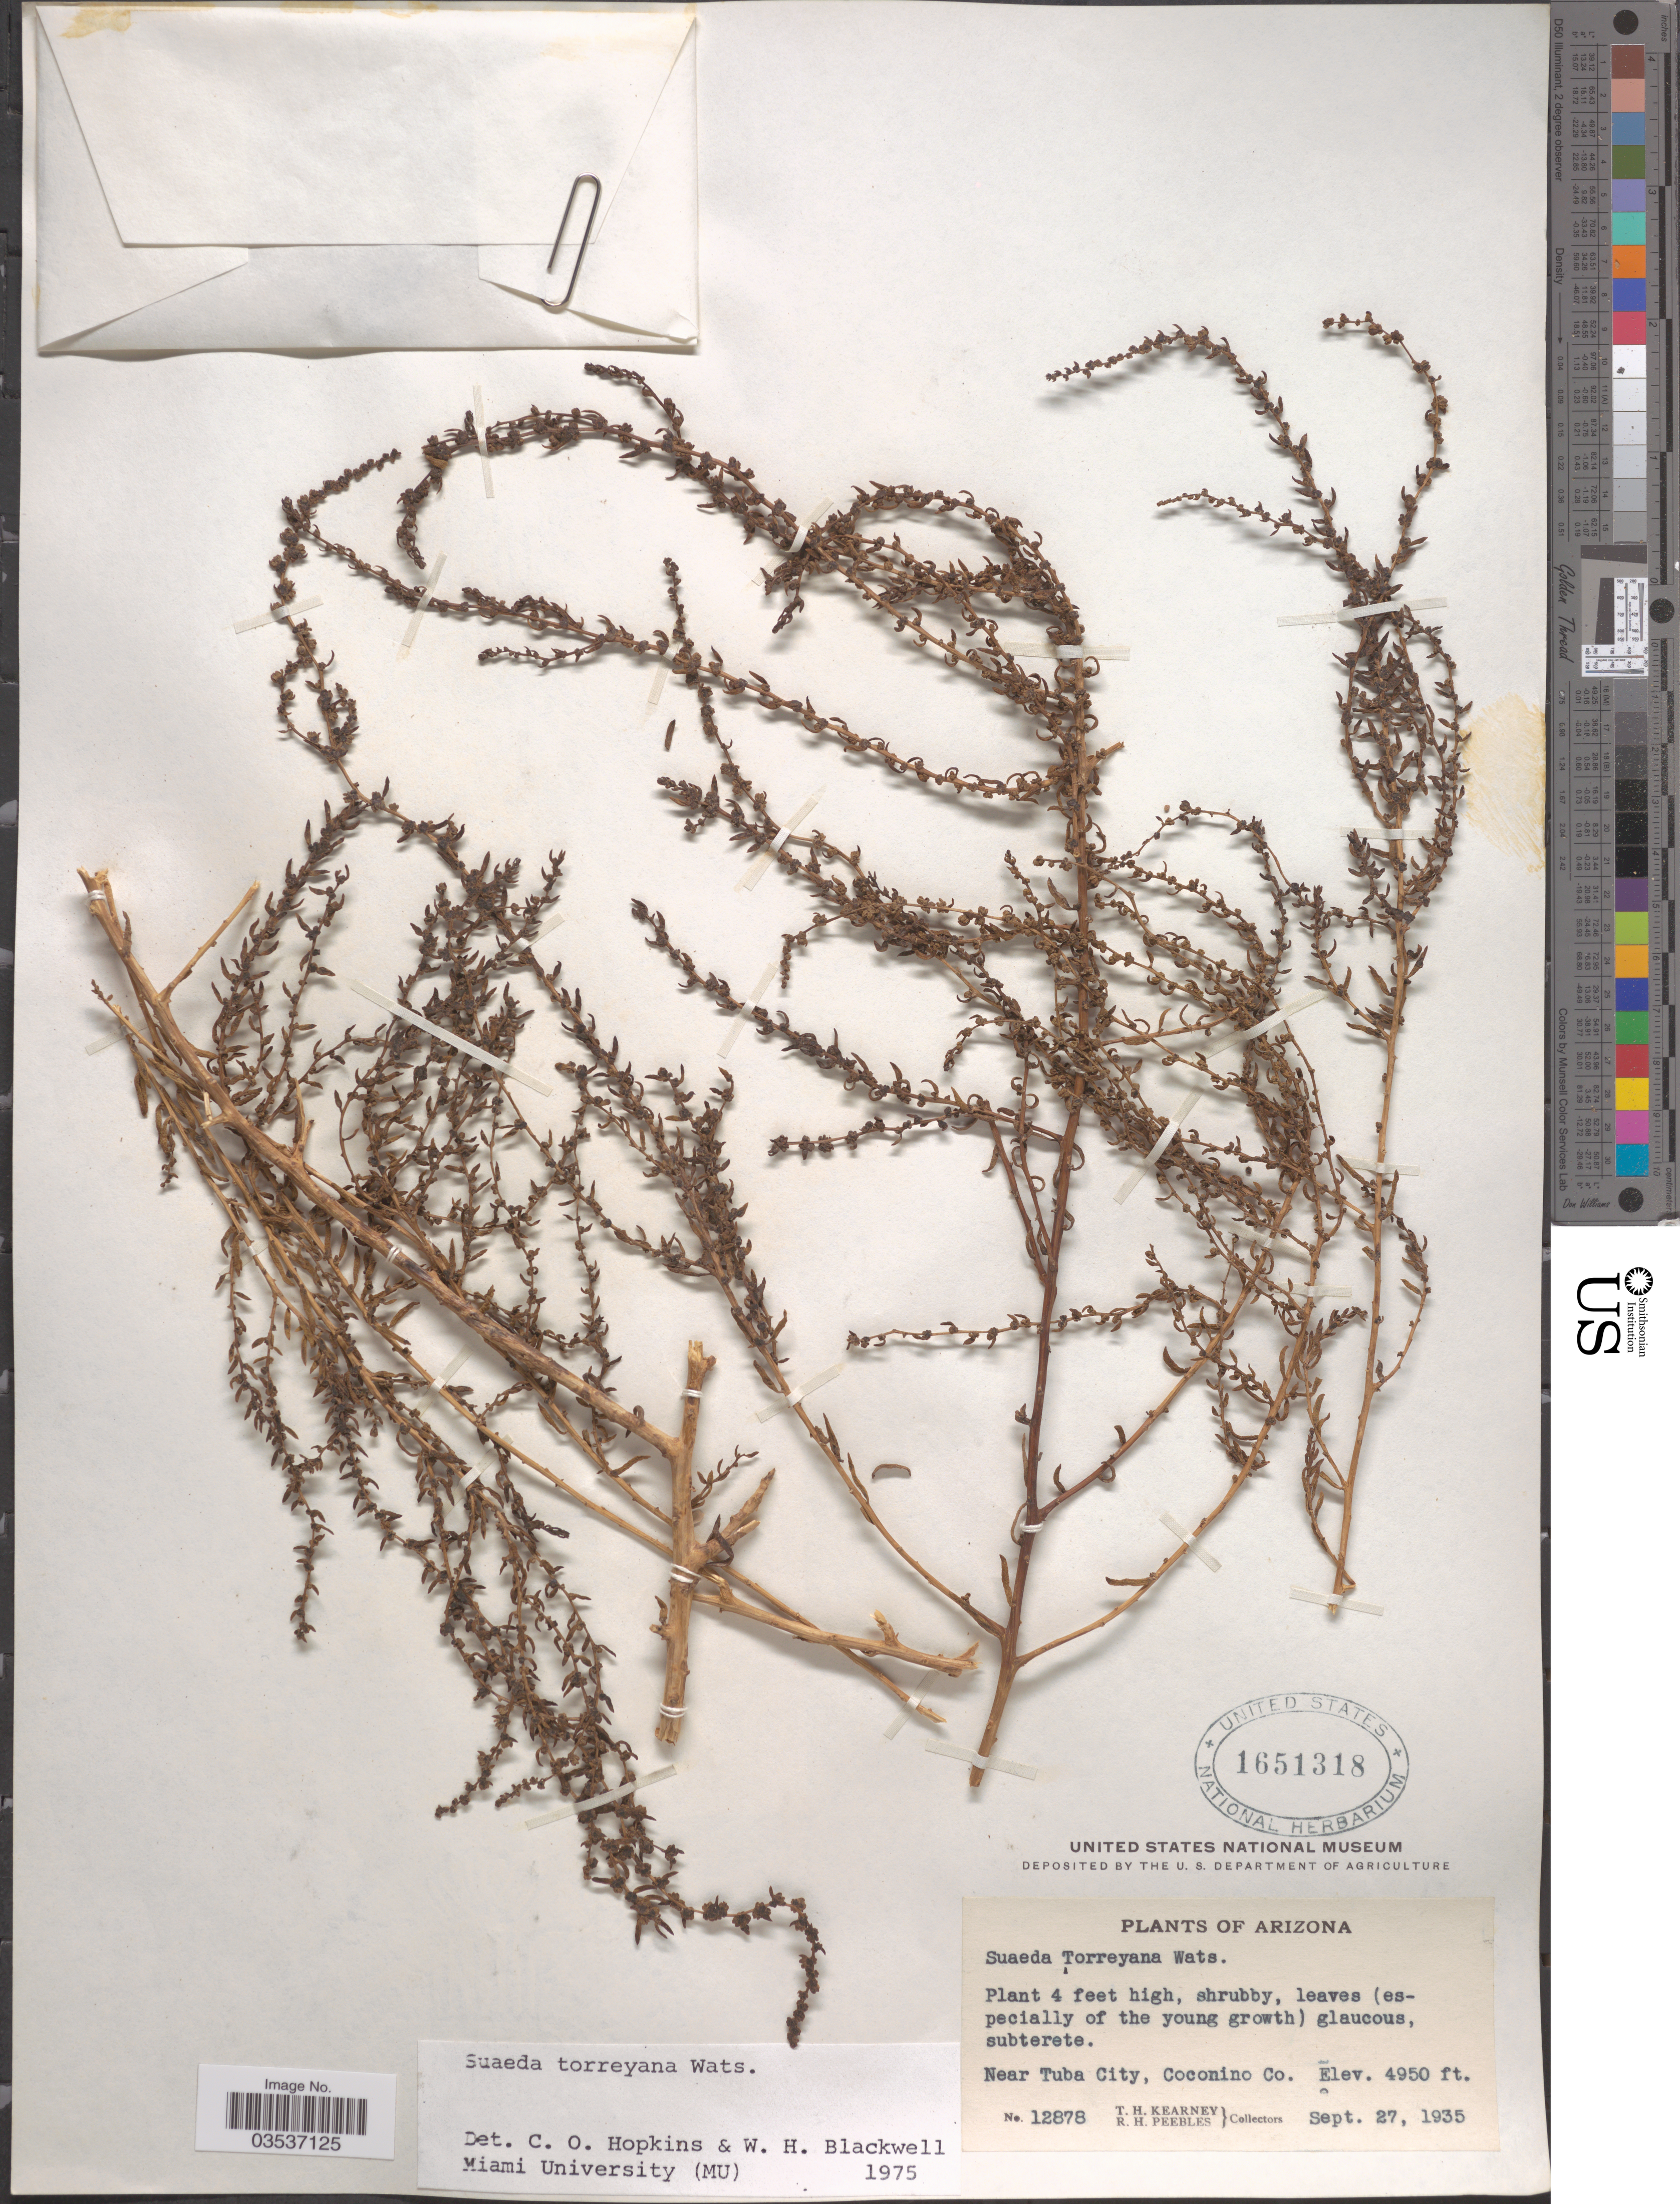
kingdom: Plantae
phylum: Tracheophyta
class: Magnoliopsida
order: Caryophyllales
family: Amaranthaceae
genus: Suaeda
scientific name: Suaeda torreyana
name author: S. Watson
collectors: T. H. Kearney & R. H. Peebles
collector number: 12878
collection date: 1935-09-27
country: United States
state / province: Arizona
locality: Near Tuba City, Coconino Co.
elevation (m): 1509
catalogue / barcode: US 1651318